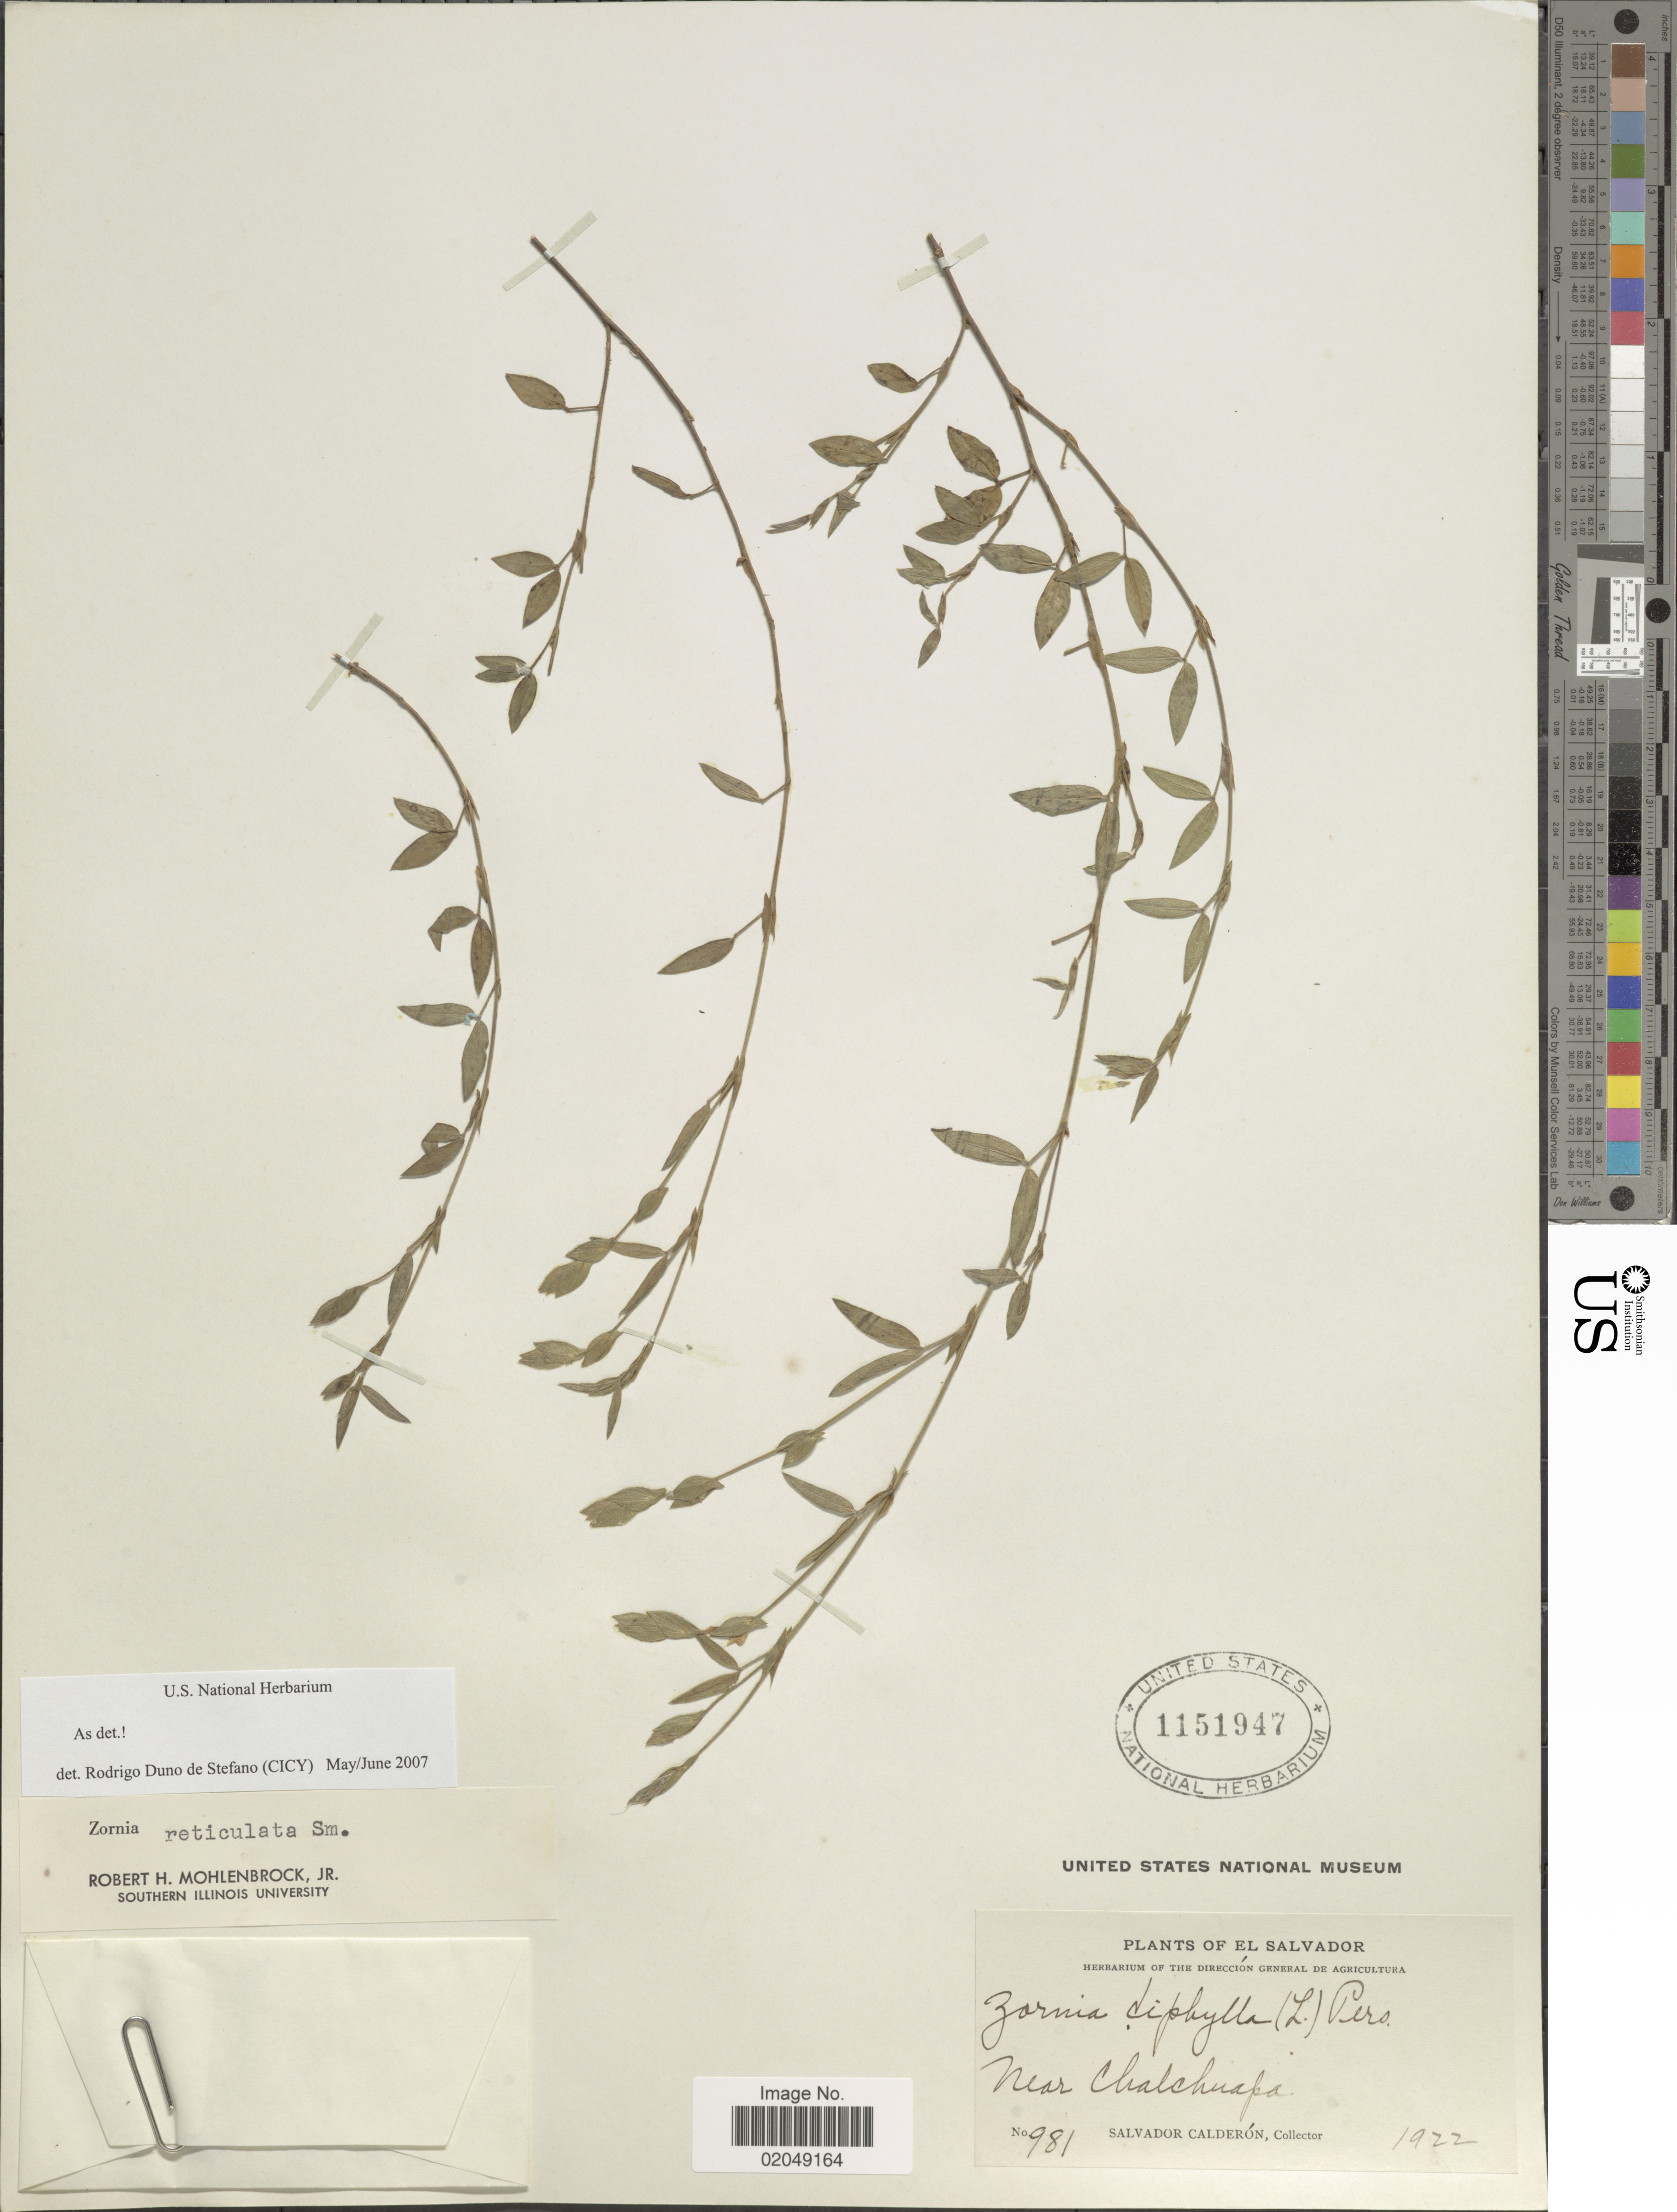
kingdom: Plantae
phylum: Tracheophyta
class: Magnoliopsida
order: Fabales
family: Fabaceae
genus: Zornia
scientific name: Zornia reticulata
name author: Sm.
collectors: S. Calderón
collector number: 981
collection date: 1922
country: El Salvador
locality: Near Chalchuapa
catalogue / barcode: US 1151947